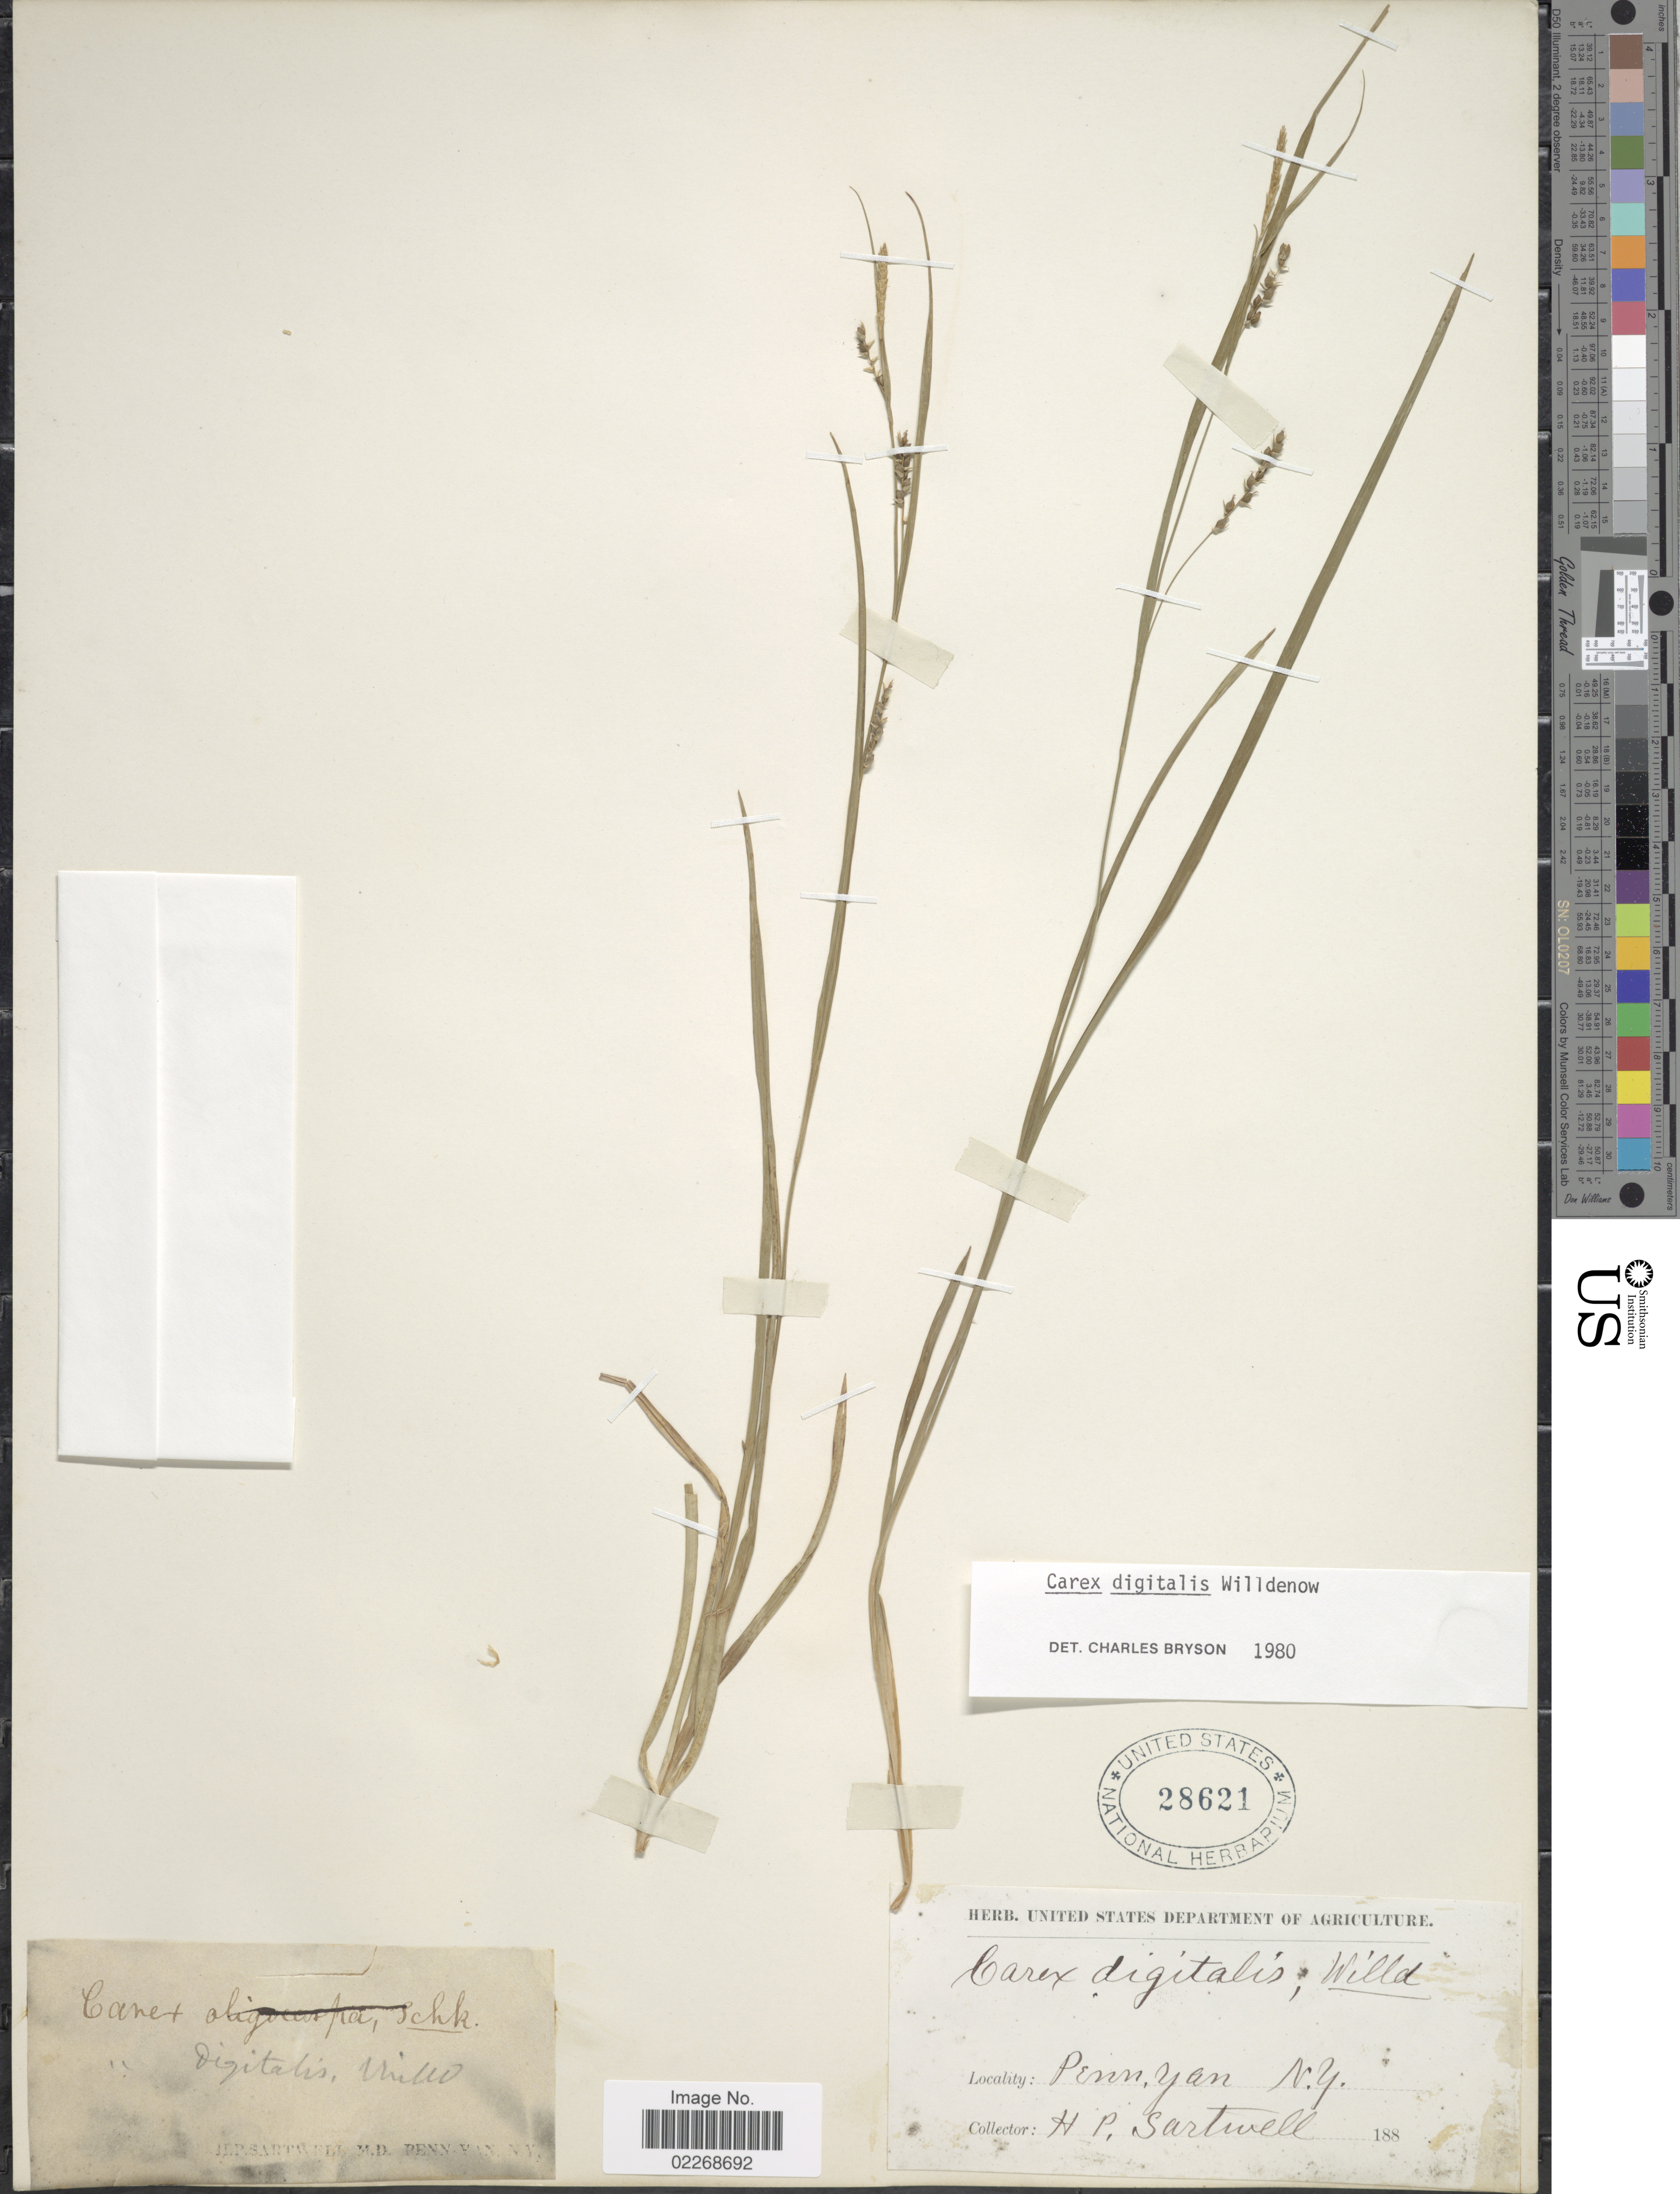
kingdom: Plantae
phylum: Tracheophyta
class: Liliopsida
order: Poales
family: Cyperaceae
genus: Carex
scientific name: Carex digitalis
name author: Willd.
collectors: H. P. Sartwell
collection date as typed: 188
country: United States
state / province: New York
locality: Penn. Yan.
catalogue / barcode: US 28621